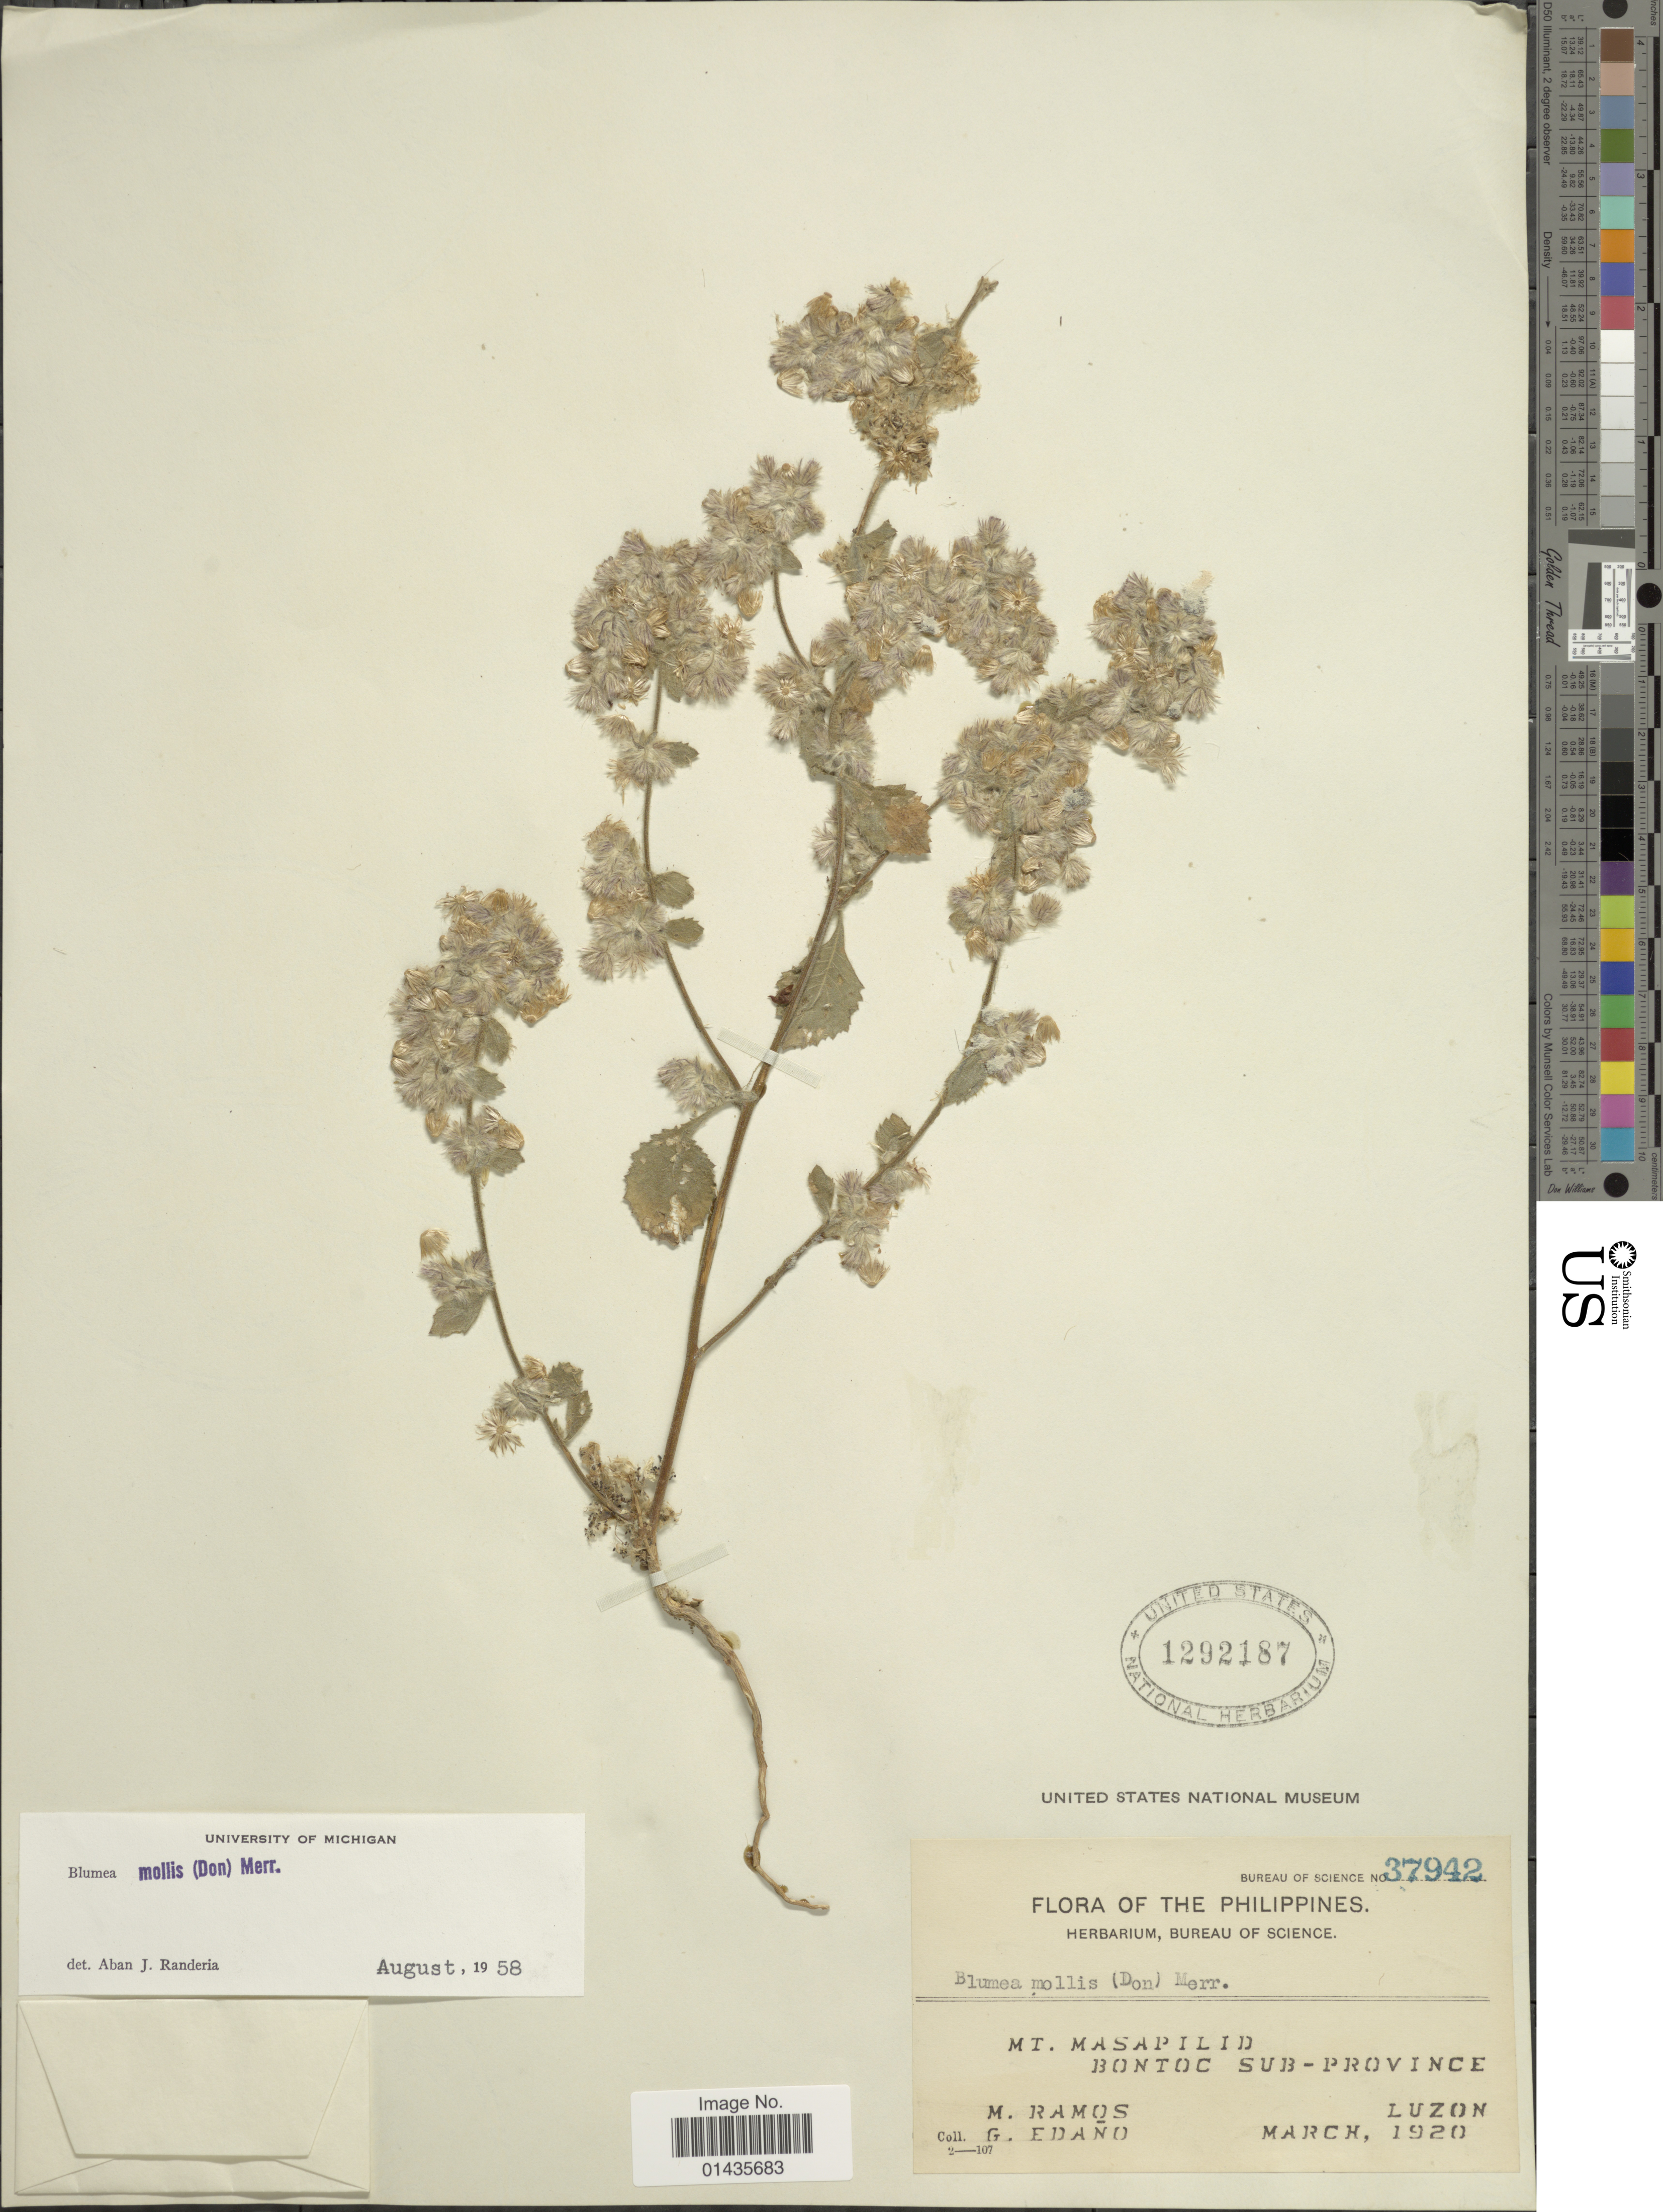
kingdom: Plantae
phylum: Tracheophyta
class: Magnoliopsida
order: Asterales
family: Asteraceae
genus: Blumea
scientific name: Blumea mollis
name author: (D. Don) Merr.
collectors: M. Ramos & G. Edaño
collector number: Bureau of Science 37942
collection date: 1920-03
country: Philippines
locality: Mt. Masapilid, Bontoc Sub-Province, Luzon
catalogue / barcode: US 1292187